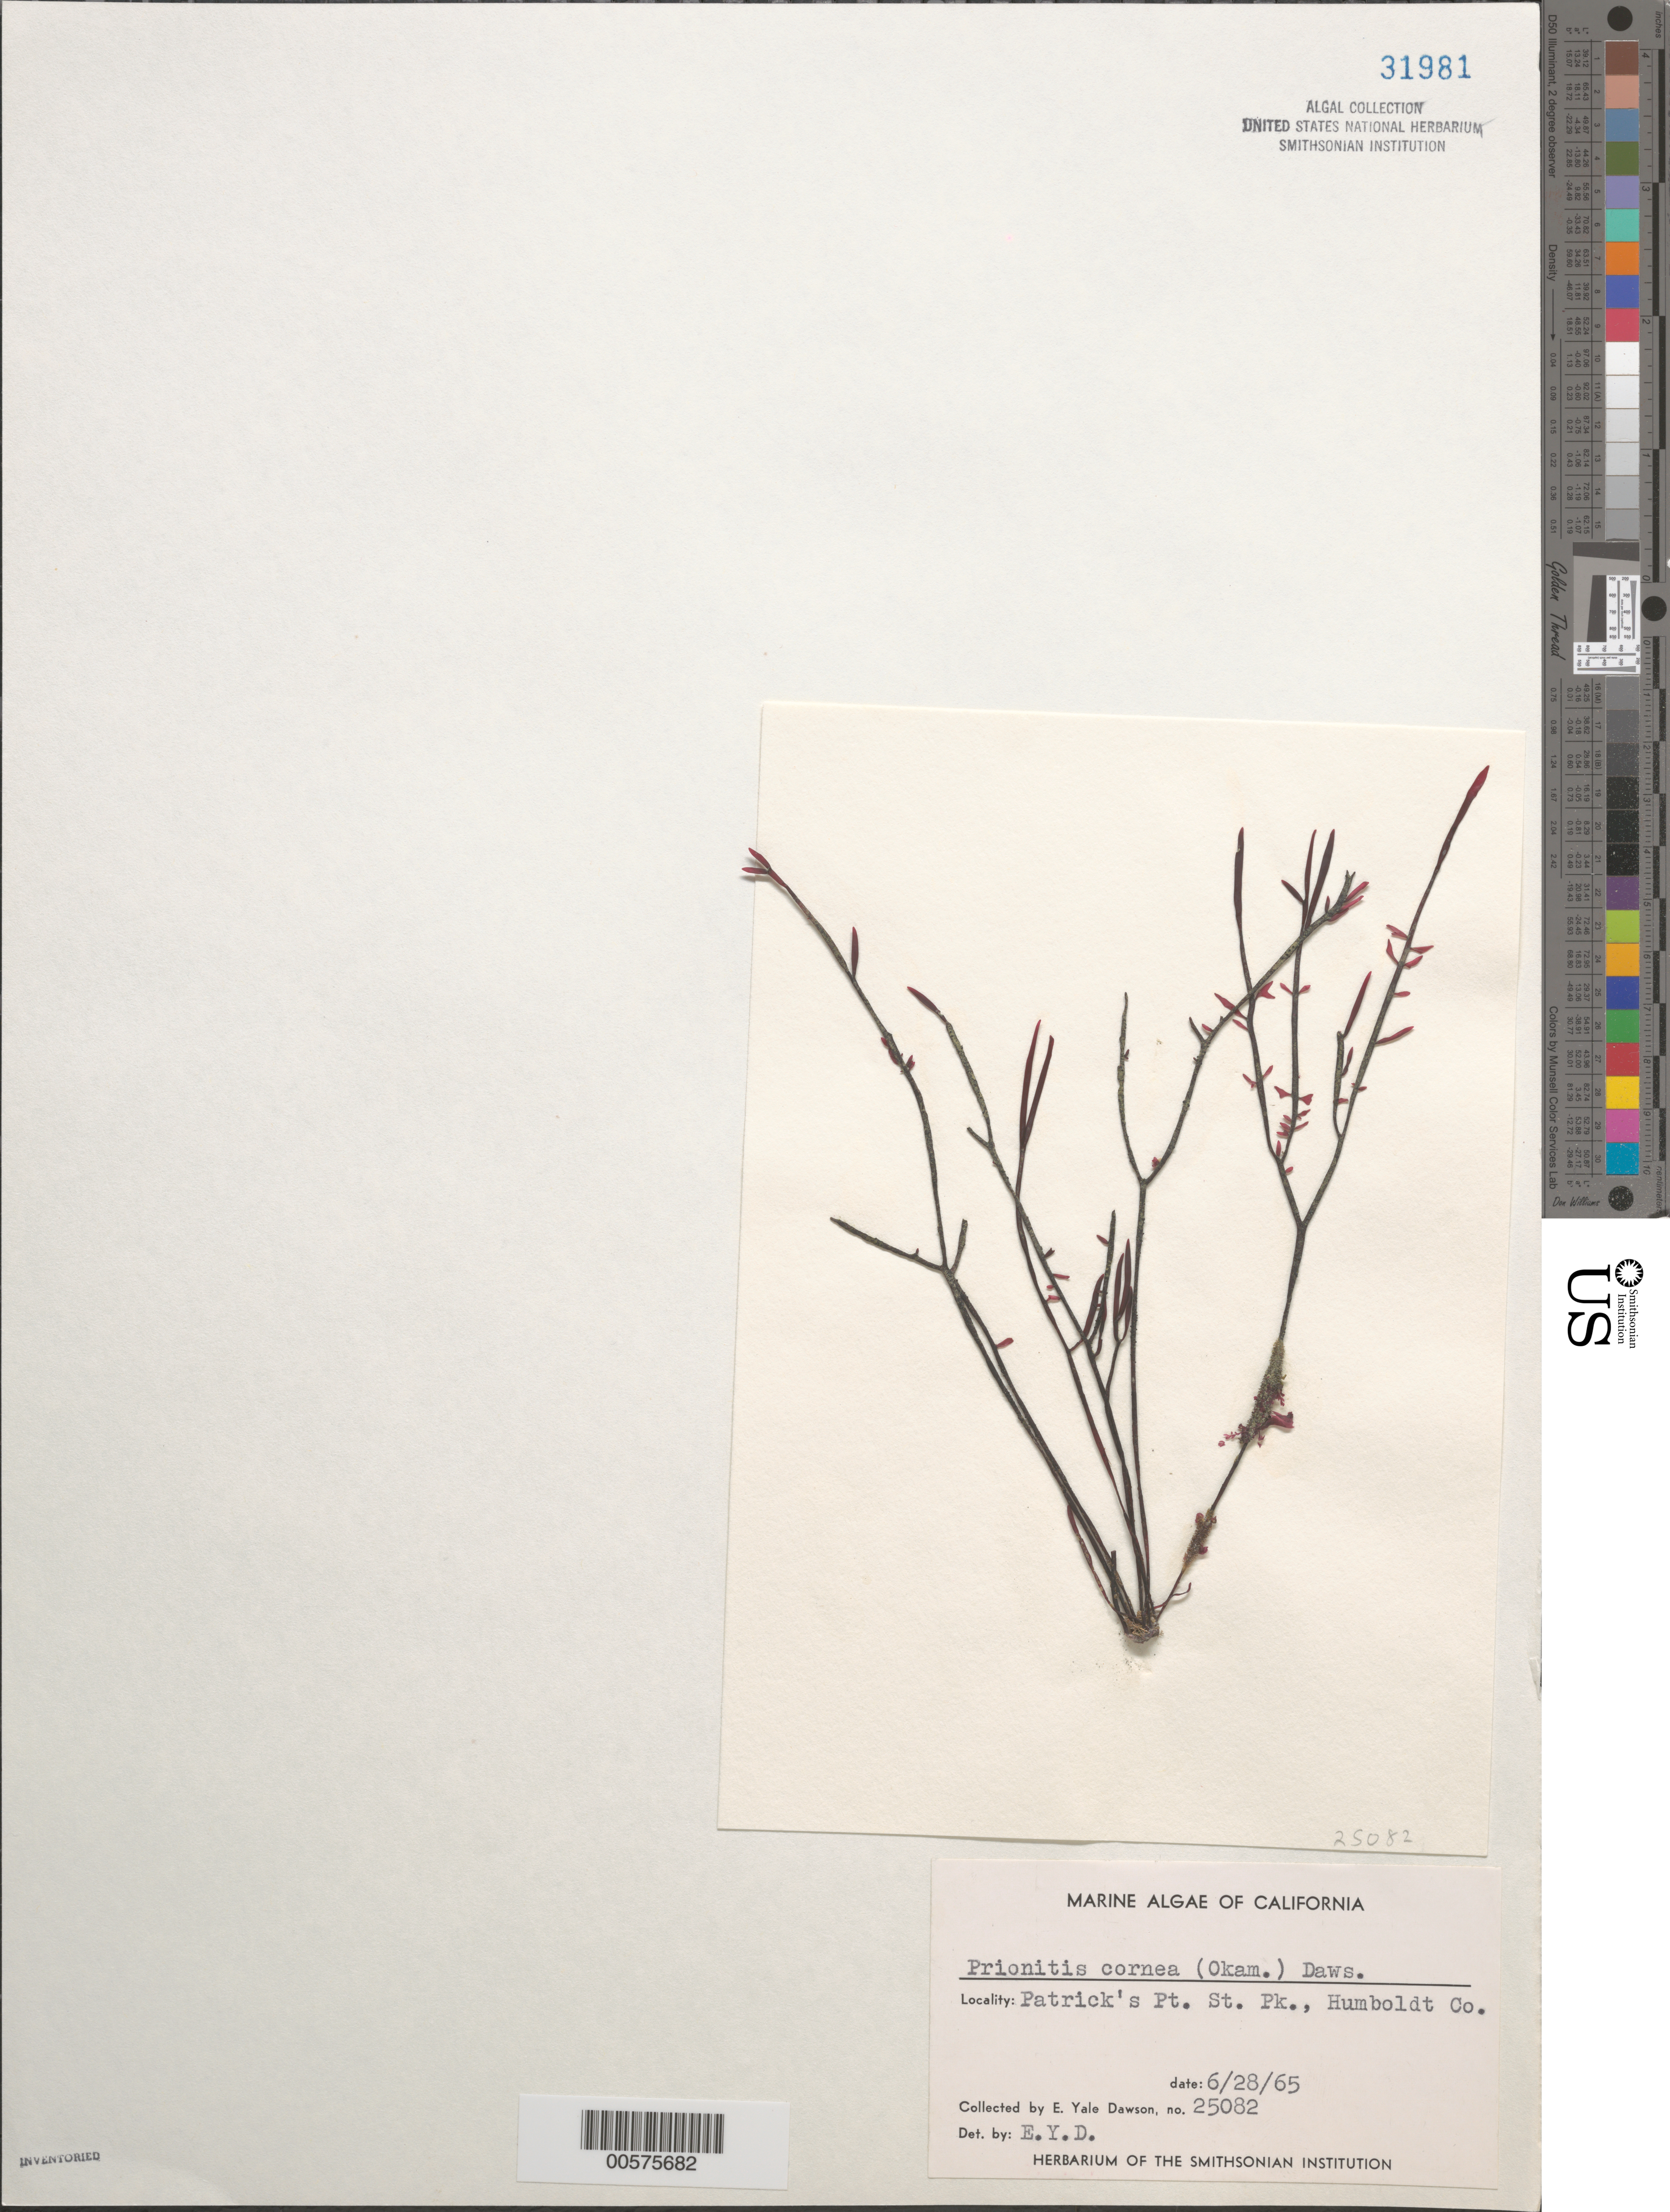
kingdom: Plantae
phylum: Rhodophyta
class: Florideophyceae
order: Halymeniales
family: Halymeniaceae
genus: Grateloupia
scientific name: Grateloupia cornea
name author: Okamura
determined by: Algae name updating Project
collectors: E. Y. Dawson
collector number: EYD 25082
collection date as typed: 28 Jun 1965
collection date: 1965-06-28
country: United States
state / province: California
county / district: Humboldt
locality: Patrick's Point State Park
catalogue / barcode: US 31981